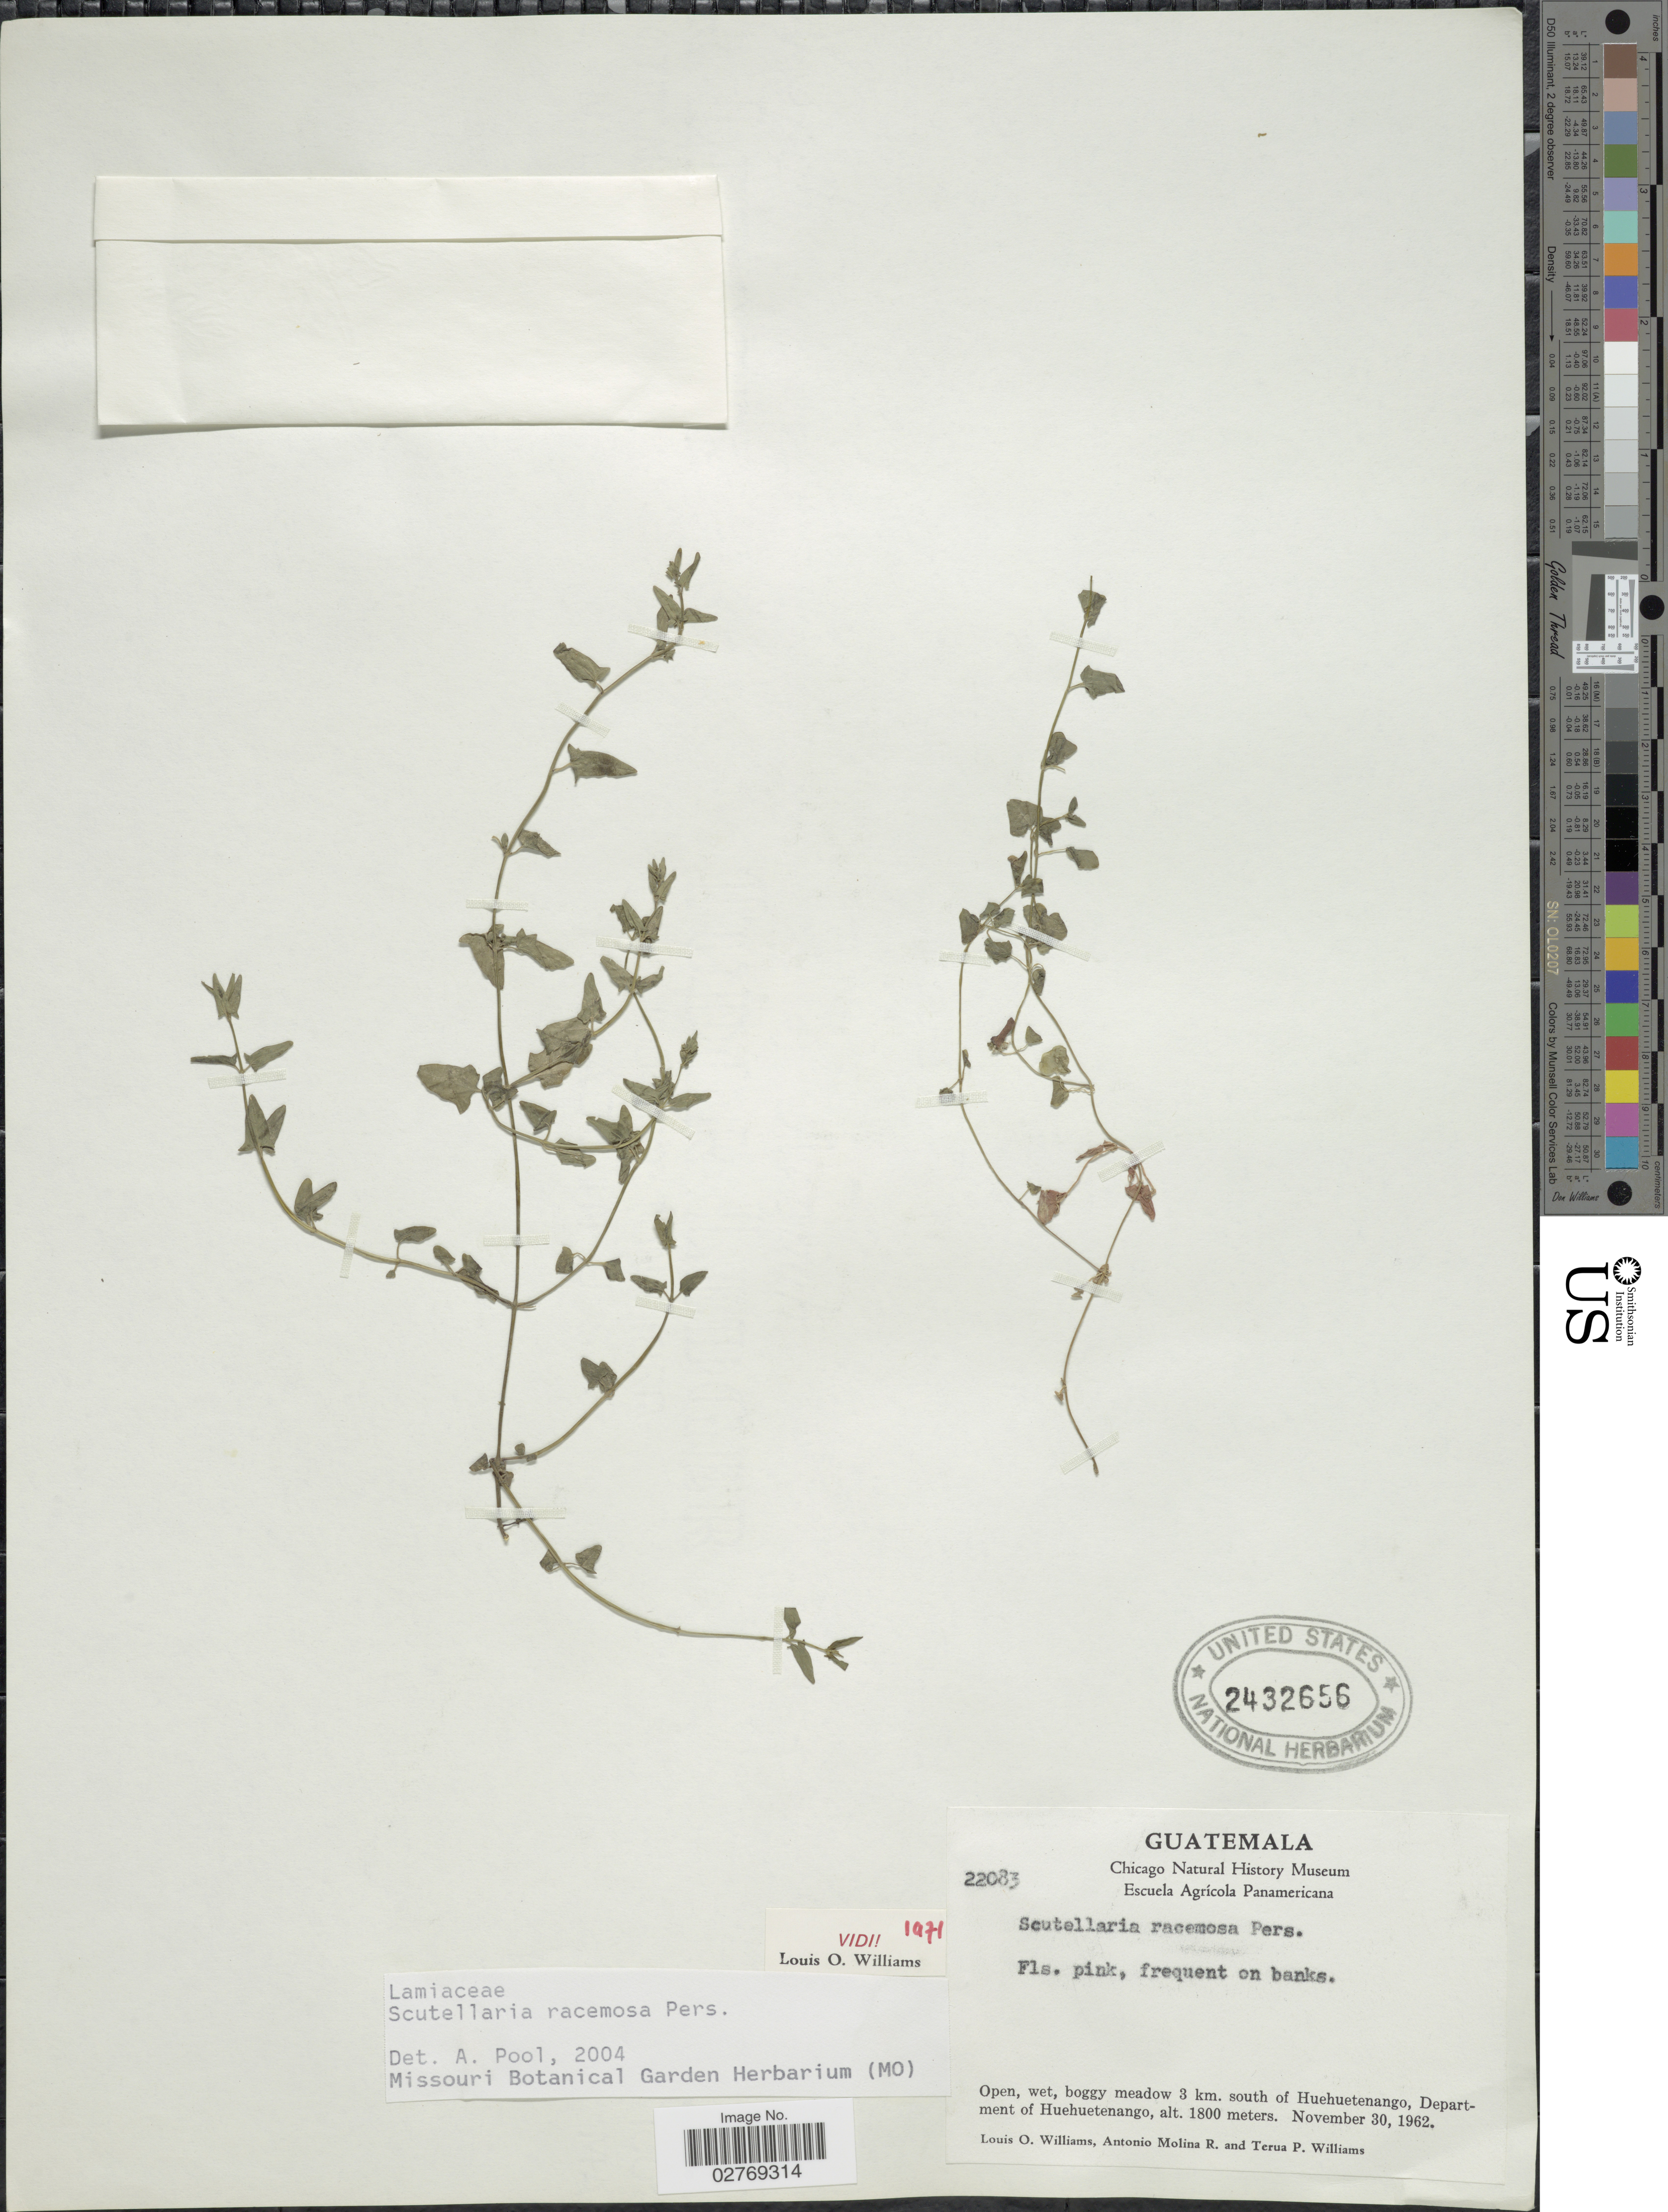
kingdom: Plantae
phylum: Tracheophyta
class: Magnoliopsida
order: Lamiales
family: Lamiaceae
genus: Scutellaria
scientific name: Scutellaria racemosa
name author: Pers.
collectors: L. O. Williams, A. Molina R. & T. Williams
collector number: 22083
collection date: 1962-11-30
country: Guatemala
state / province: Huehuetenango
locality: Open, wet, boggy meadow 3 km. south of Huehuetenango, Department of Huehuetenango.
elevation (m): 1800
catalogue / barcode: US 2432656